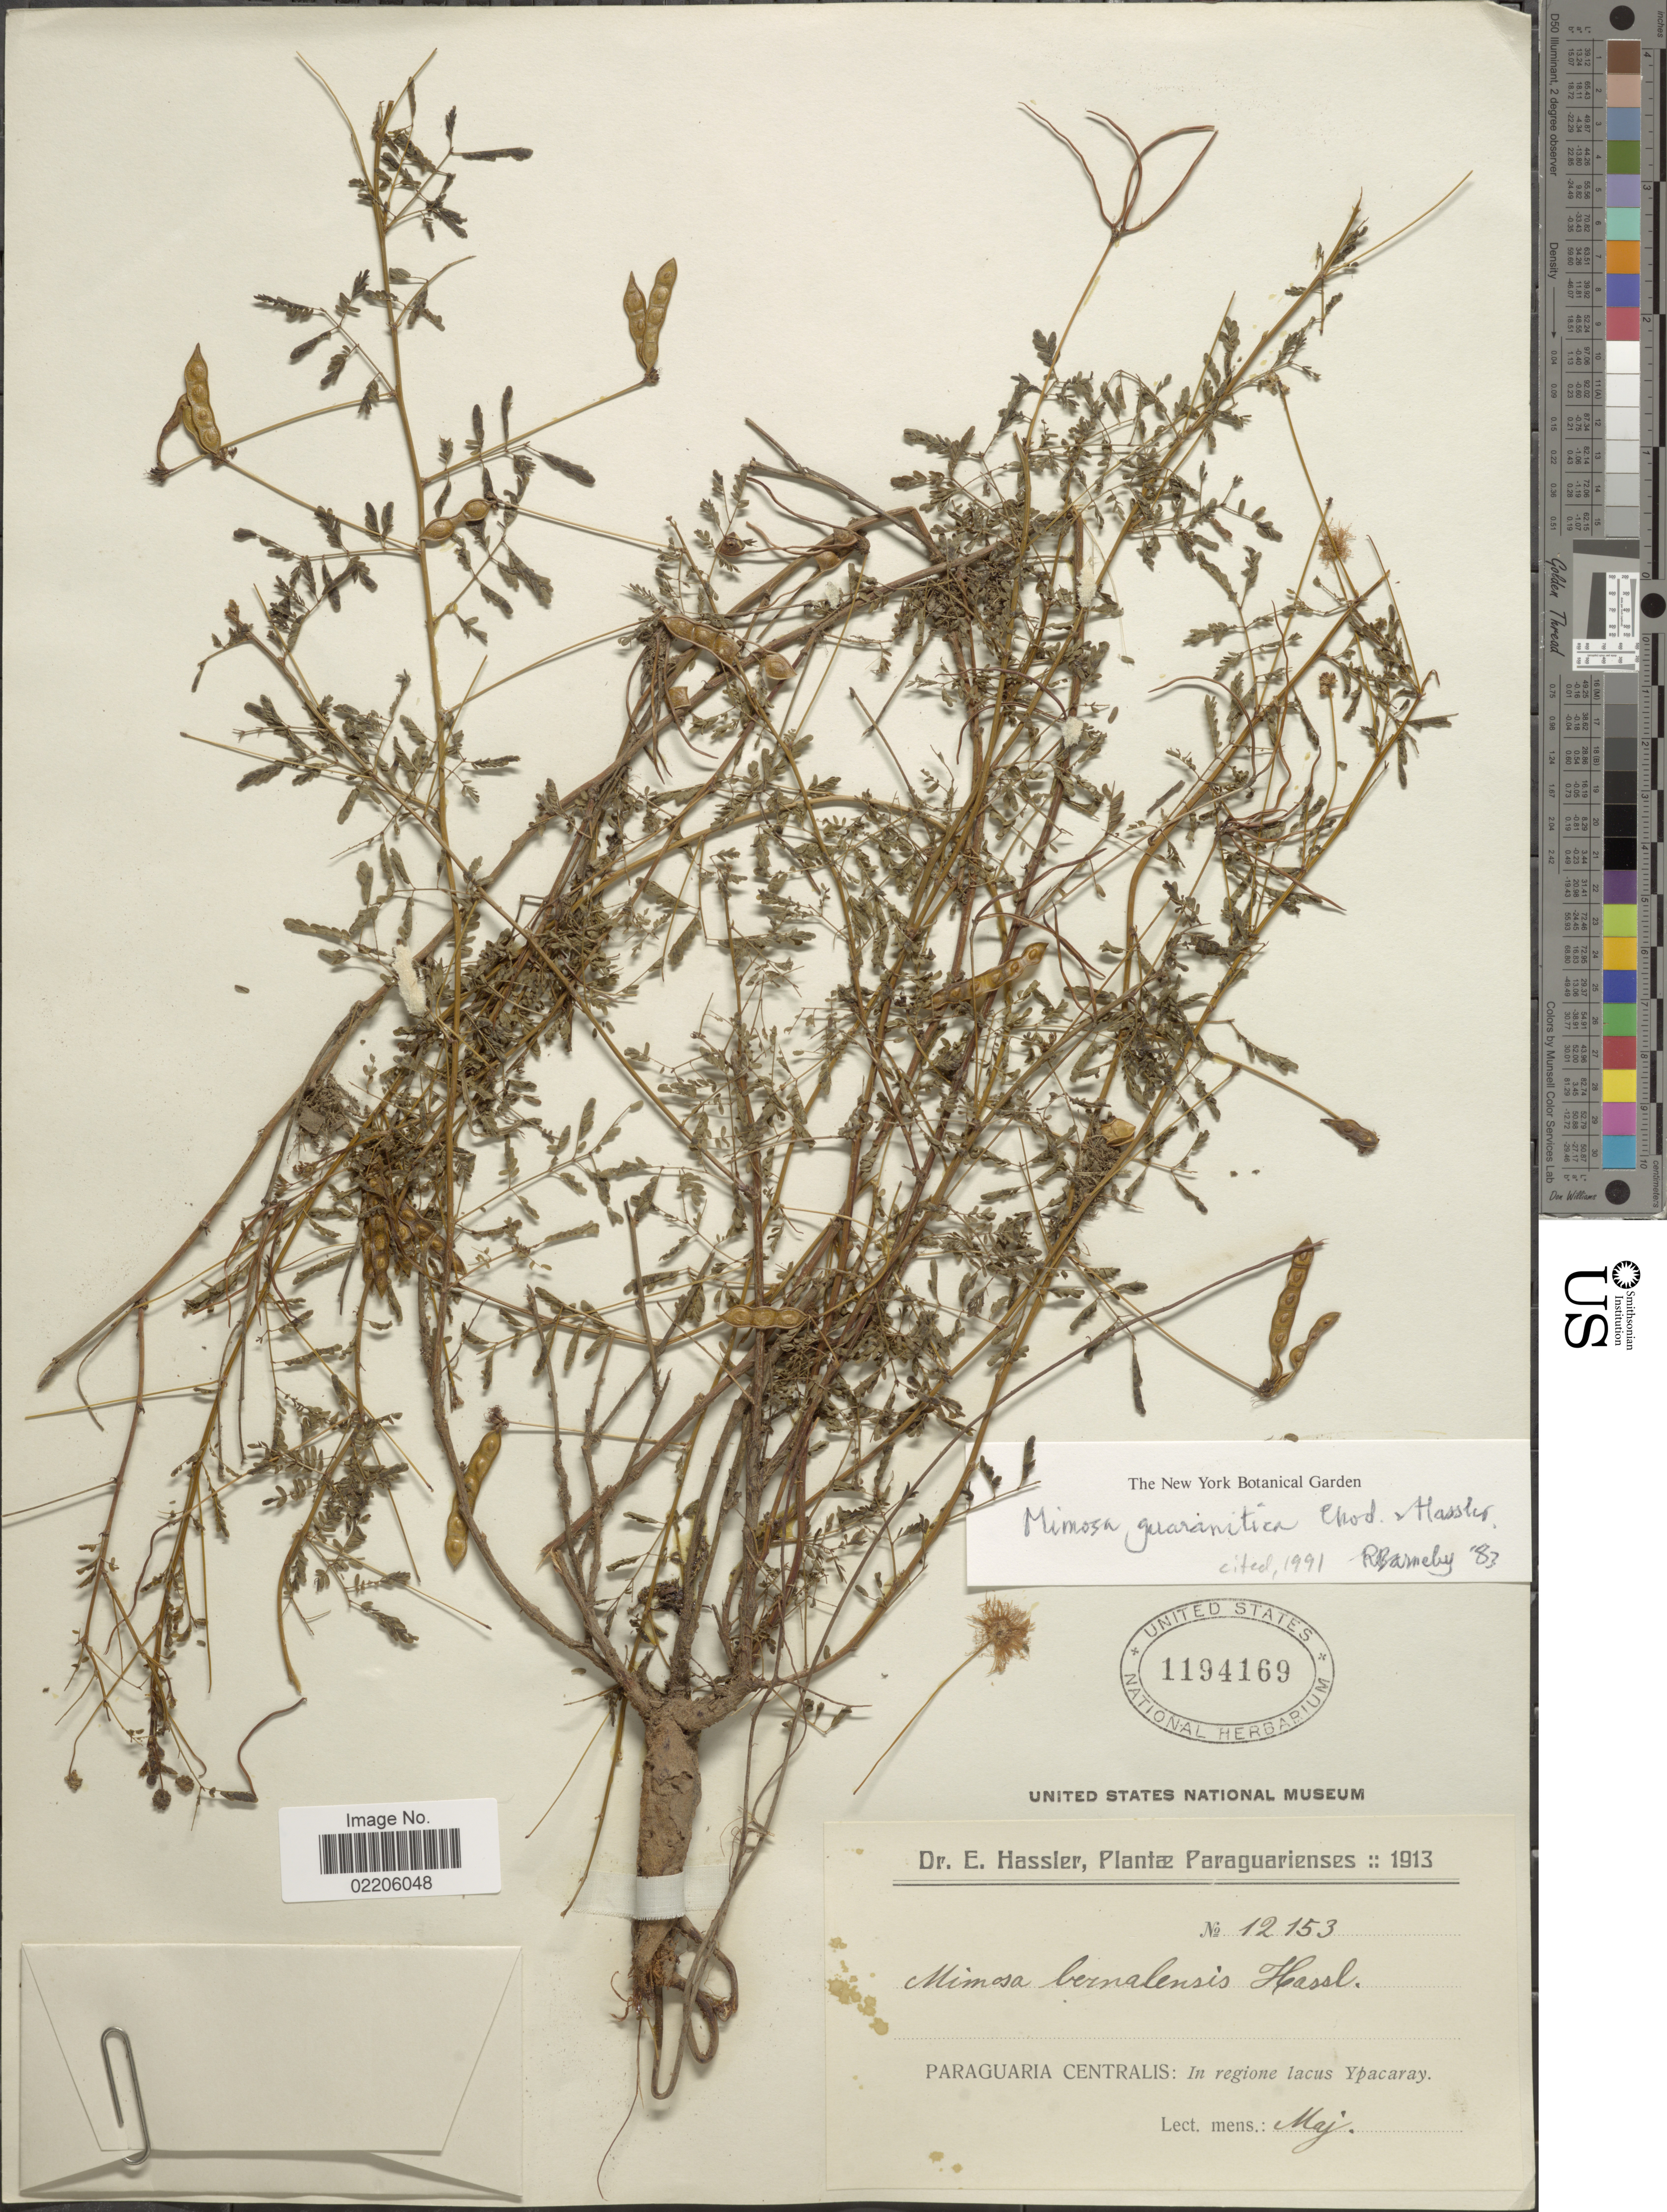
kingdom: Plantae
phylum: Tracheophyta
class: Magnoliopsida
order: Fabales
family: Fabaceae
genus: Mimosa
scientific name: Mimosa guaranitica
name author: Chodat & Hassl.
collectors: E. Hassler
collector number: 12153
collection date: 1913-05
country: Paraguay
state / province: Central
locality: Paraguaria Centralis: In regione lacus Ypacaray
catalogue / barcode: US 1194169